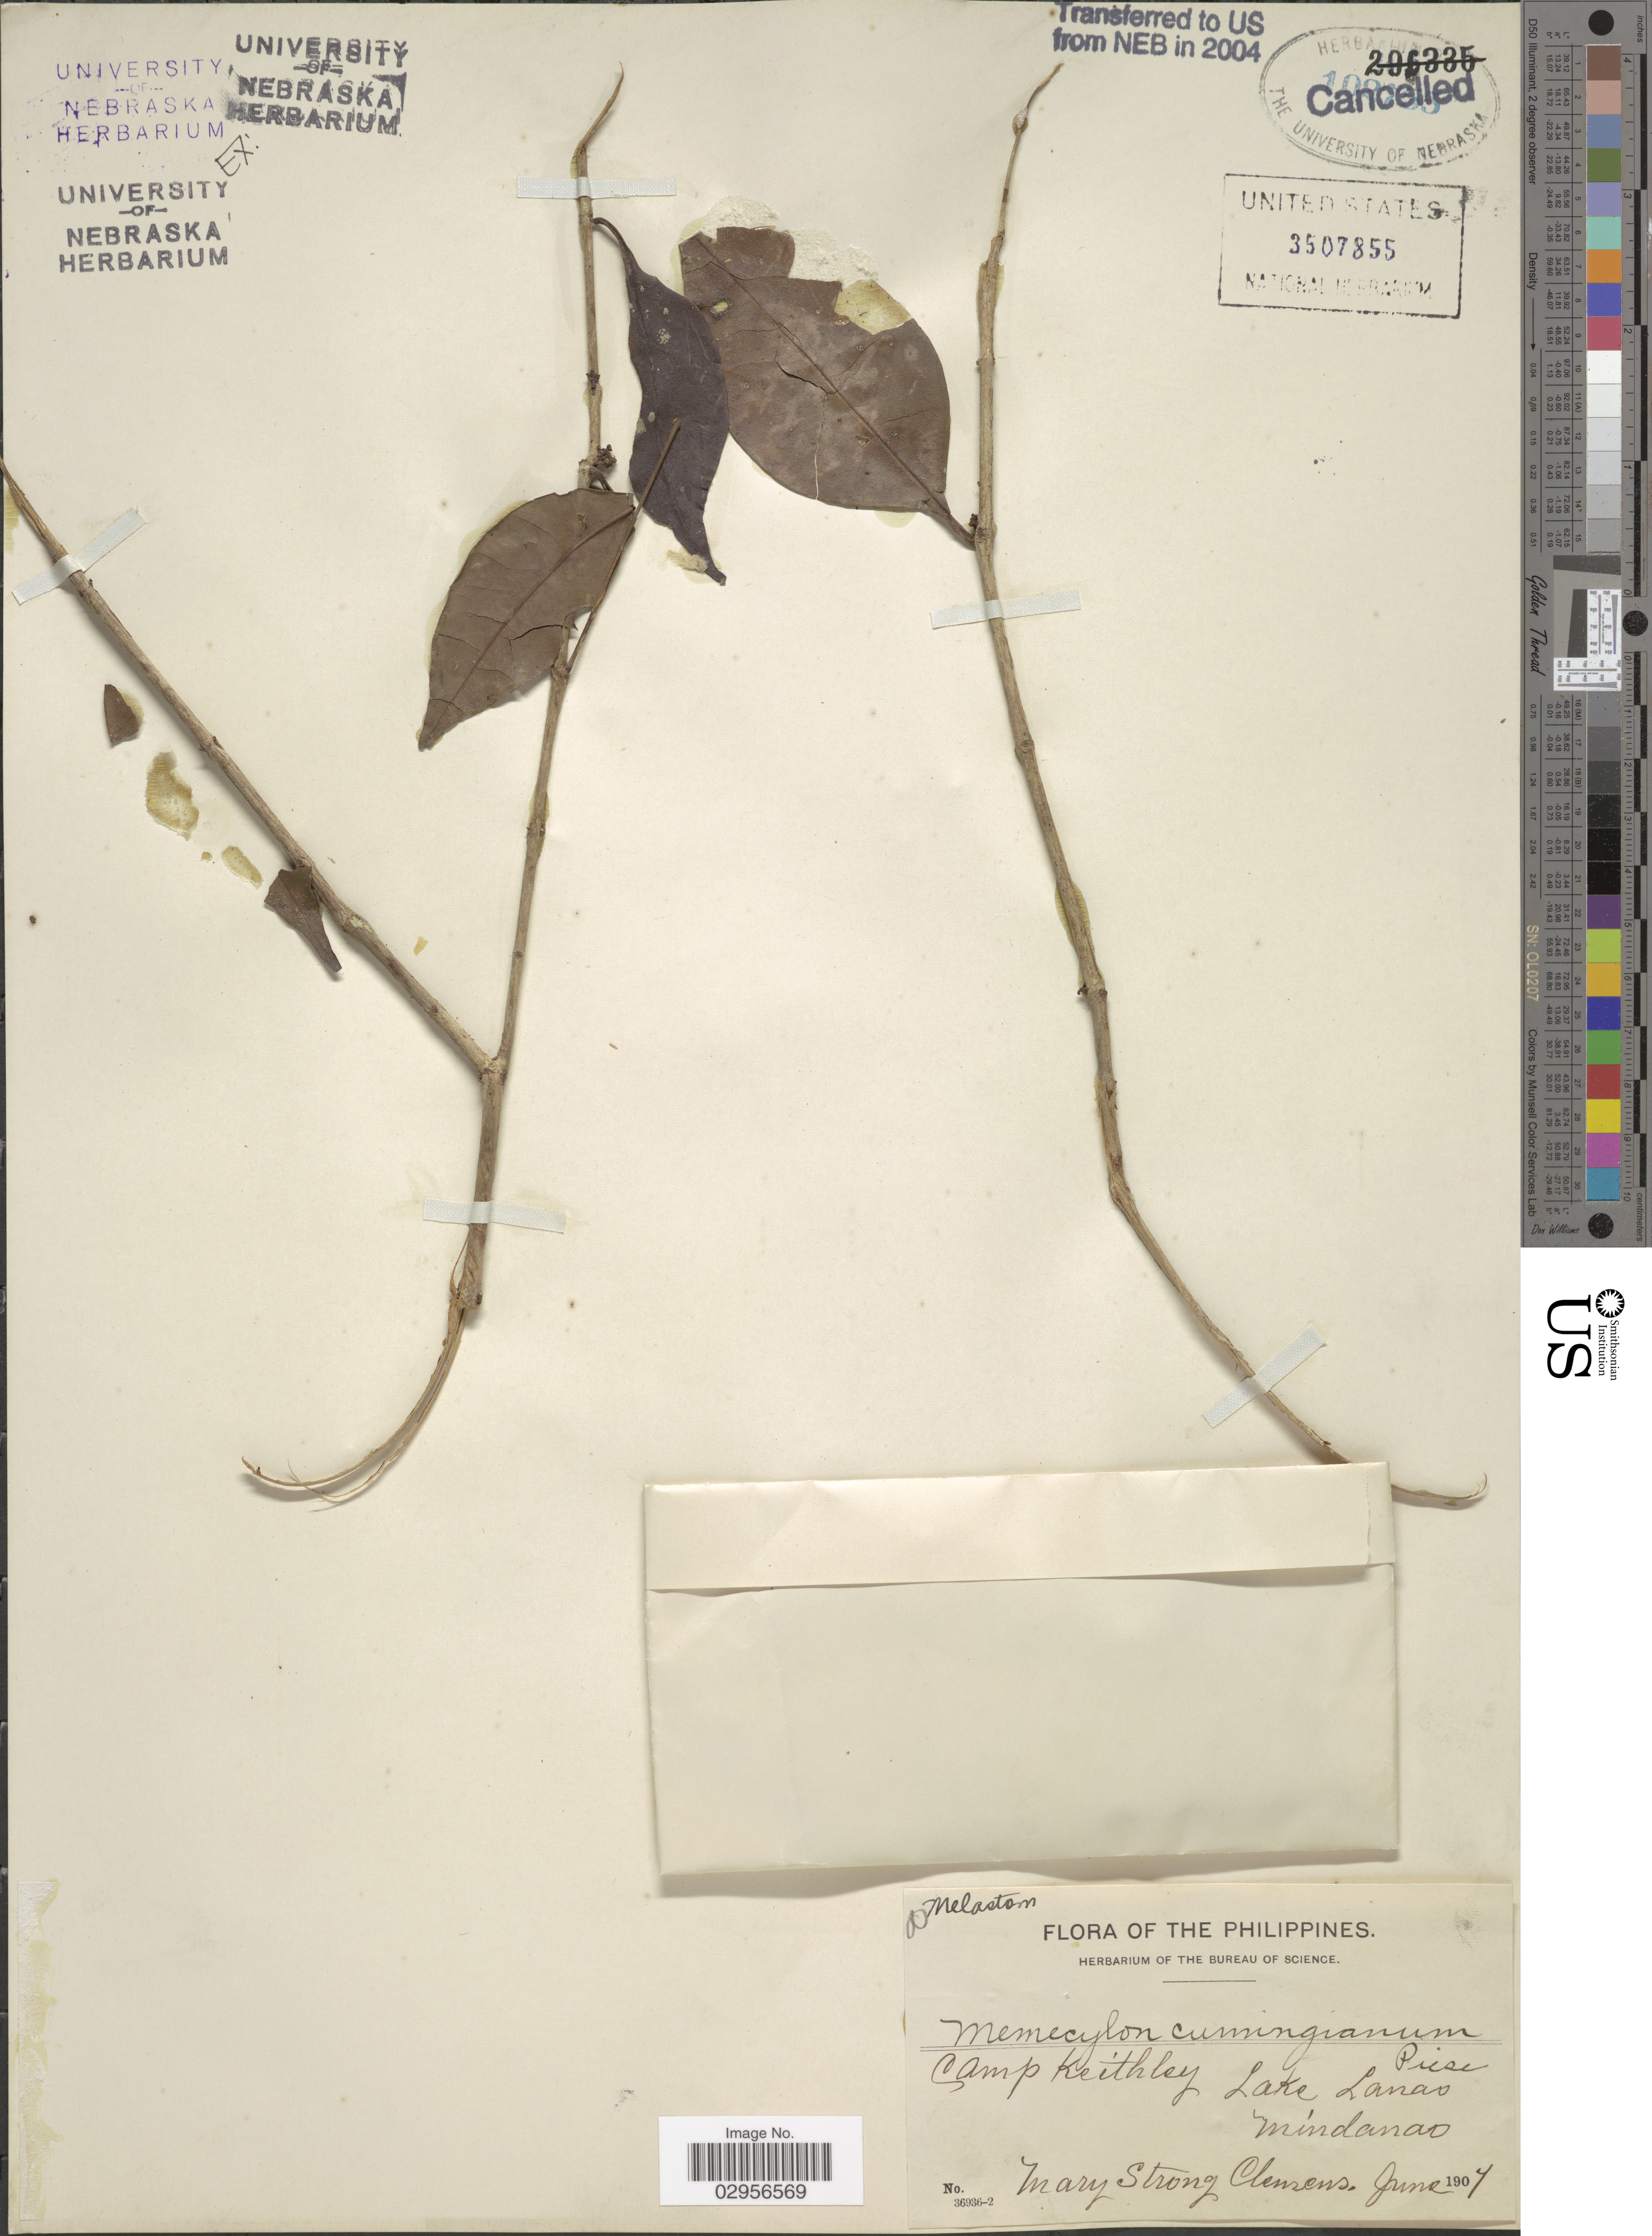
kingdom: Plantae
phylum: Tracheophyta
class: Magnoliopsida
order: Myrtales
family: Melastomataceae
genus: Memecylon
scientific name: Memecylon cumingii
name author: Naudin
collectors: M. S. Clemens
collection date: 1907-06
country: Philippines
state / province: Muslim Mindanao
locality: Camp Keithley, Lake Lanao, Mindanao.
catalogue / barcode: US 3507855